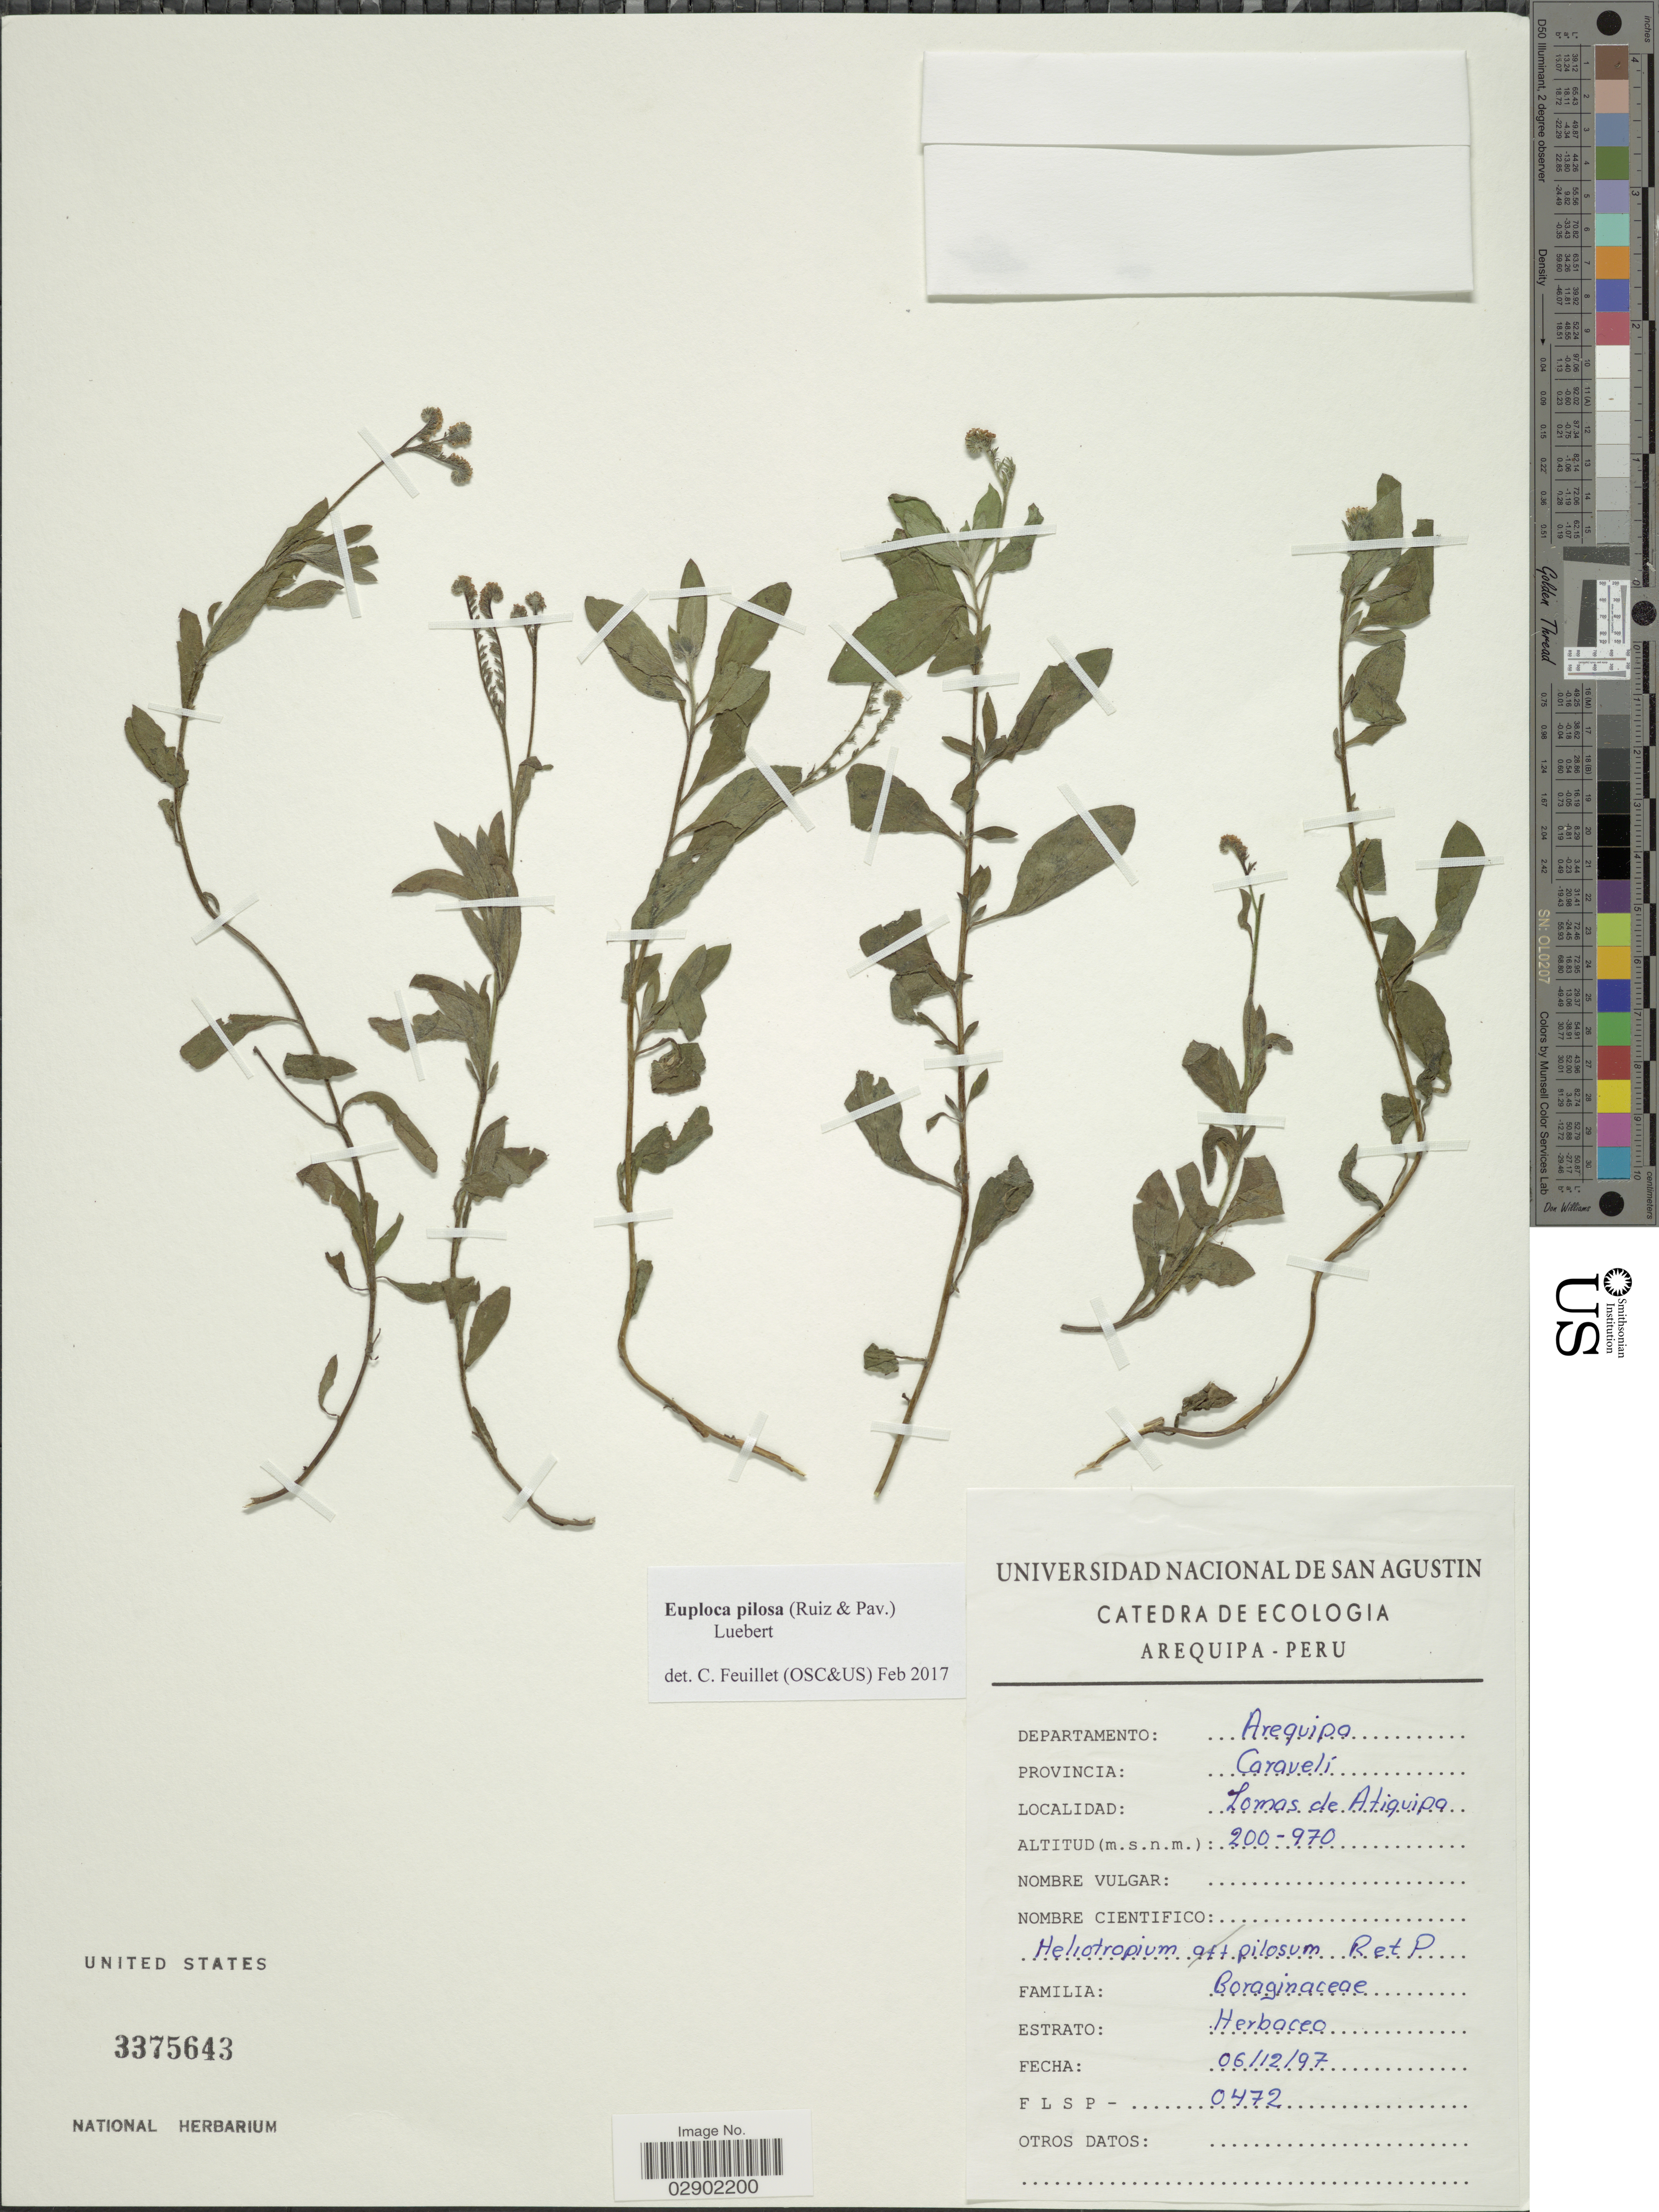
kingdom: Plantae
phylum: Tracheophyta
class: Magnoliopsida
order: Boraginales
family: Heliotropiaceae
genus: Euploca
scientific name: Euploca pilosa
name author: (Ruiz & Pav.)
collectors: F. L. S. P.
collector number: FLSP-0472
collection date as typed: Transcribed d/m/y: 6/12/97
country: Peru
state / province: Arequipa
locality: Departamento: Arequipa. Provincia: Caraveli. Lomas de Atiquipa.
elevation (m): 200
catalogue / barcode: US 3375643